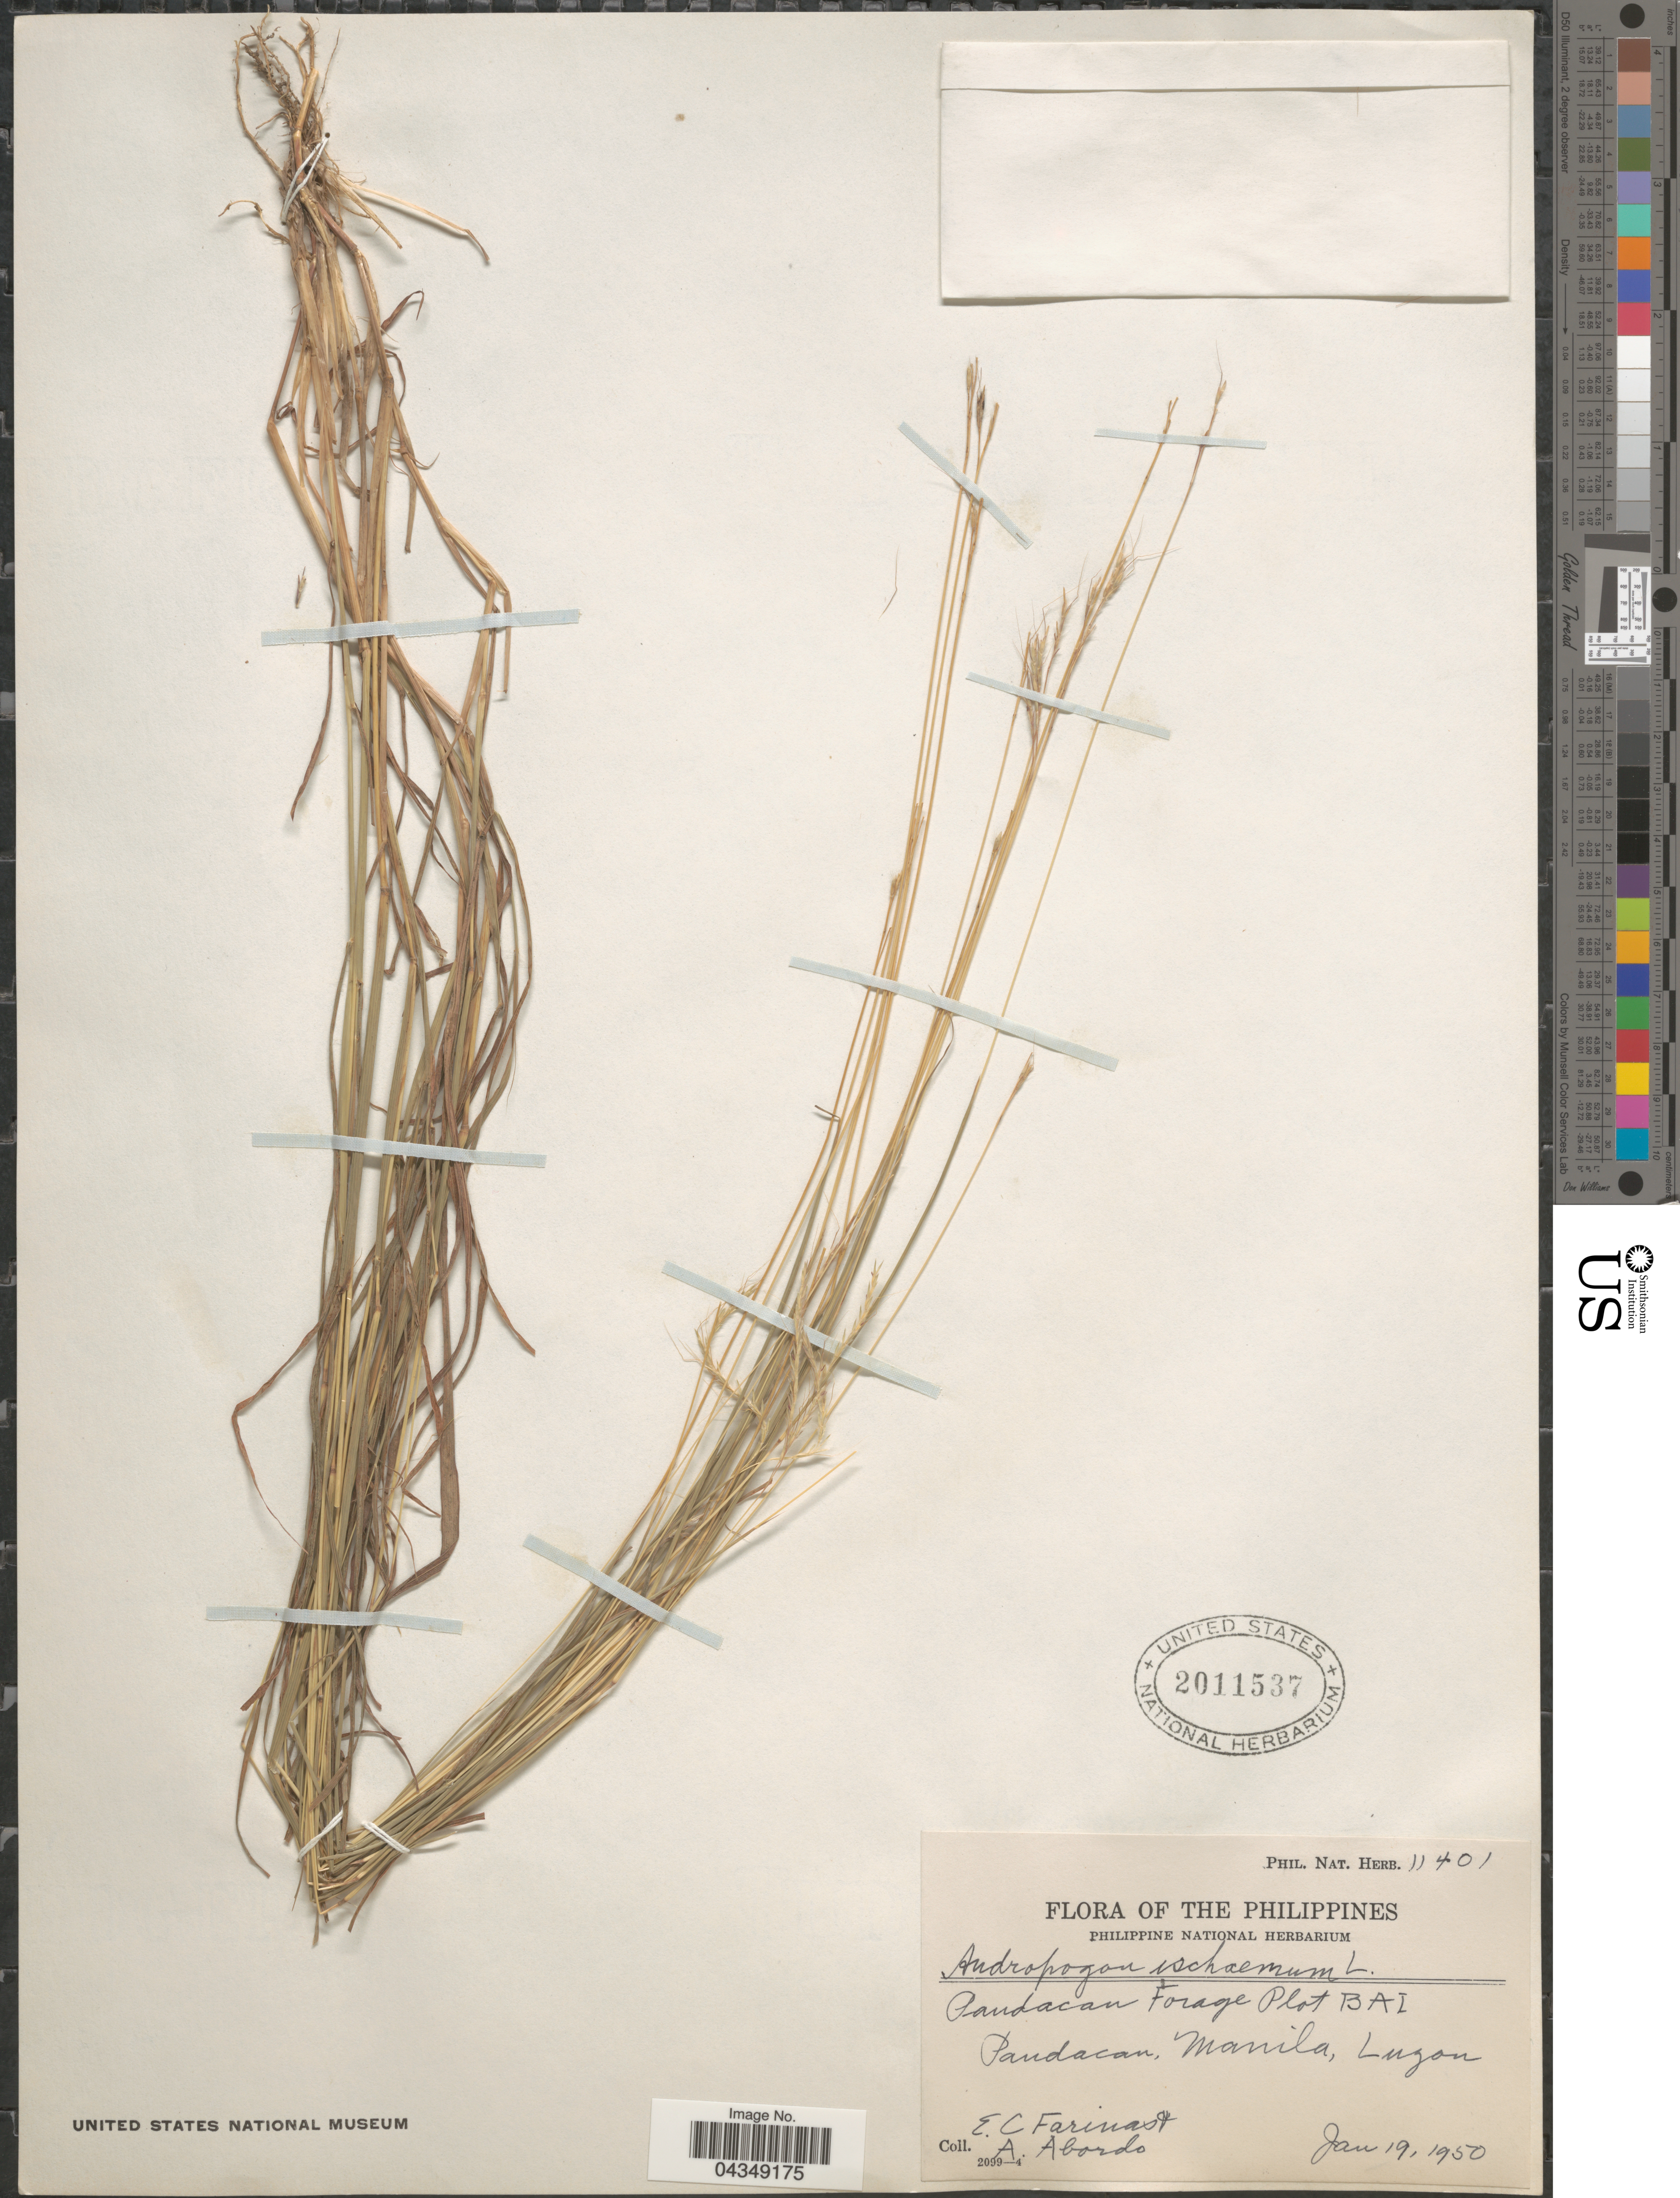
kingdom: Plantae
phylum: Tracheophyta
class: Liliopsida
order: Poales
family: Poaceae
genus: Bothriochloa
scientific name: Bothriochloa ischaemum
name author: (L.) Keng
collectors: E. Farinas & A. Abordo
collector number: Phil. Nat. Herb. 11401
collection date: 1950-01-19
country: Philippines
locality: Pandacan Forage Plot BAI. Pandacan, Manila, Luzon.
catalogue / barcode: US 2011537